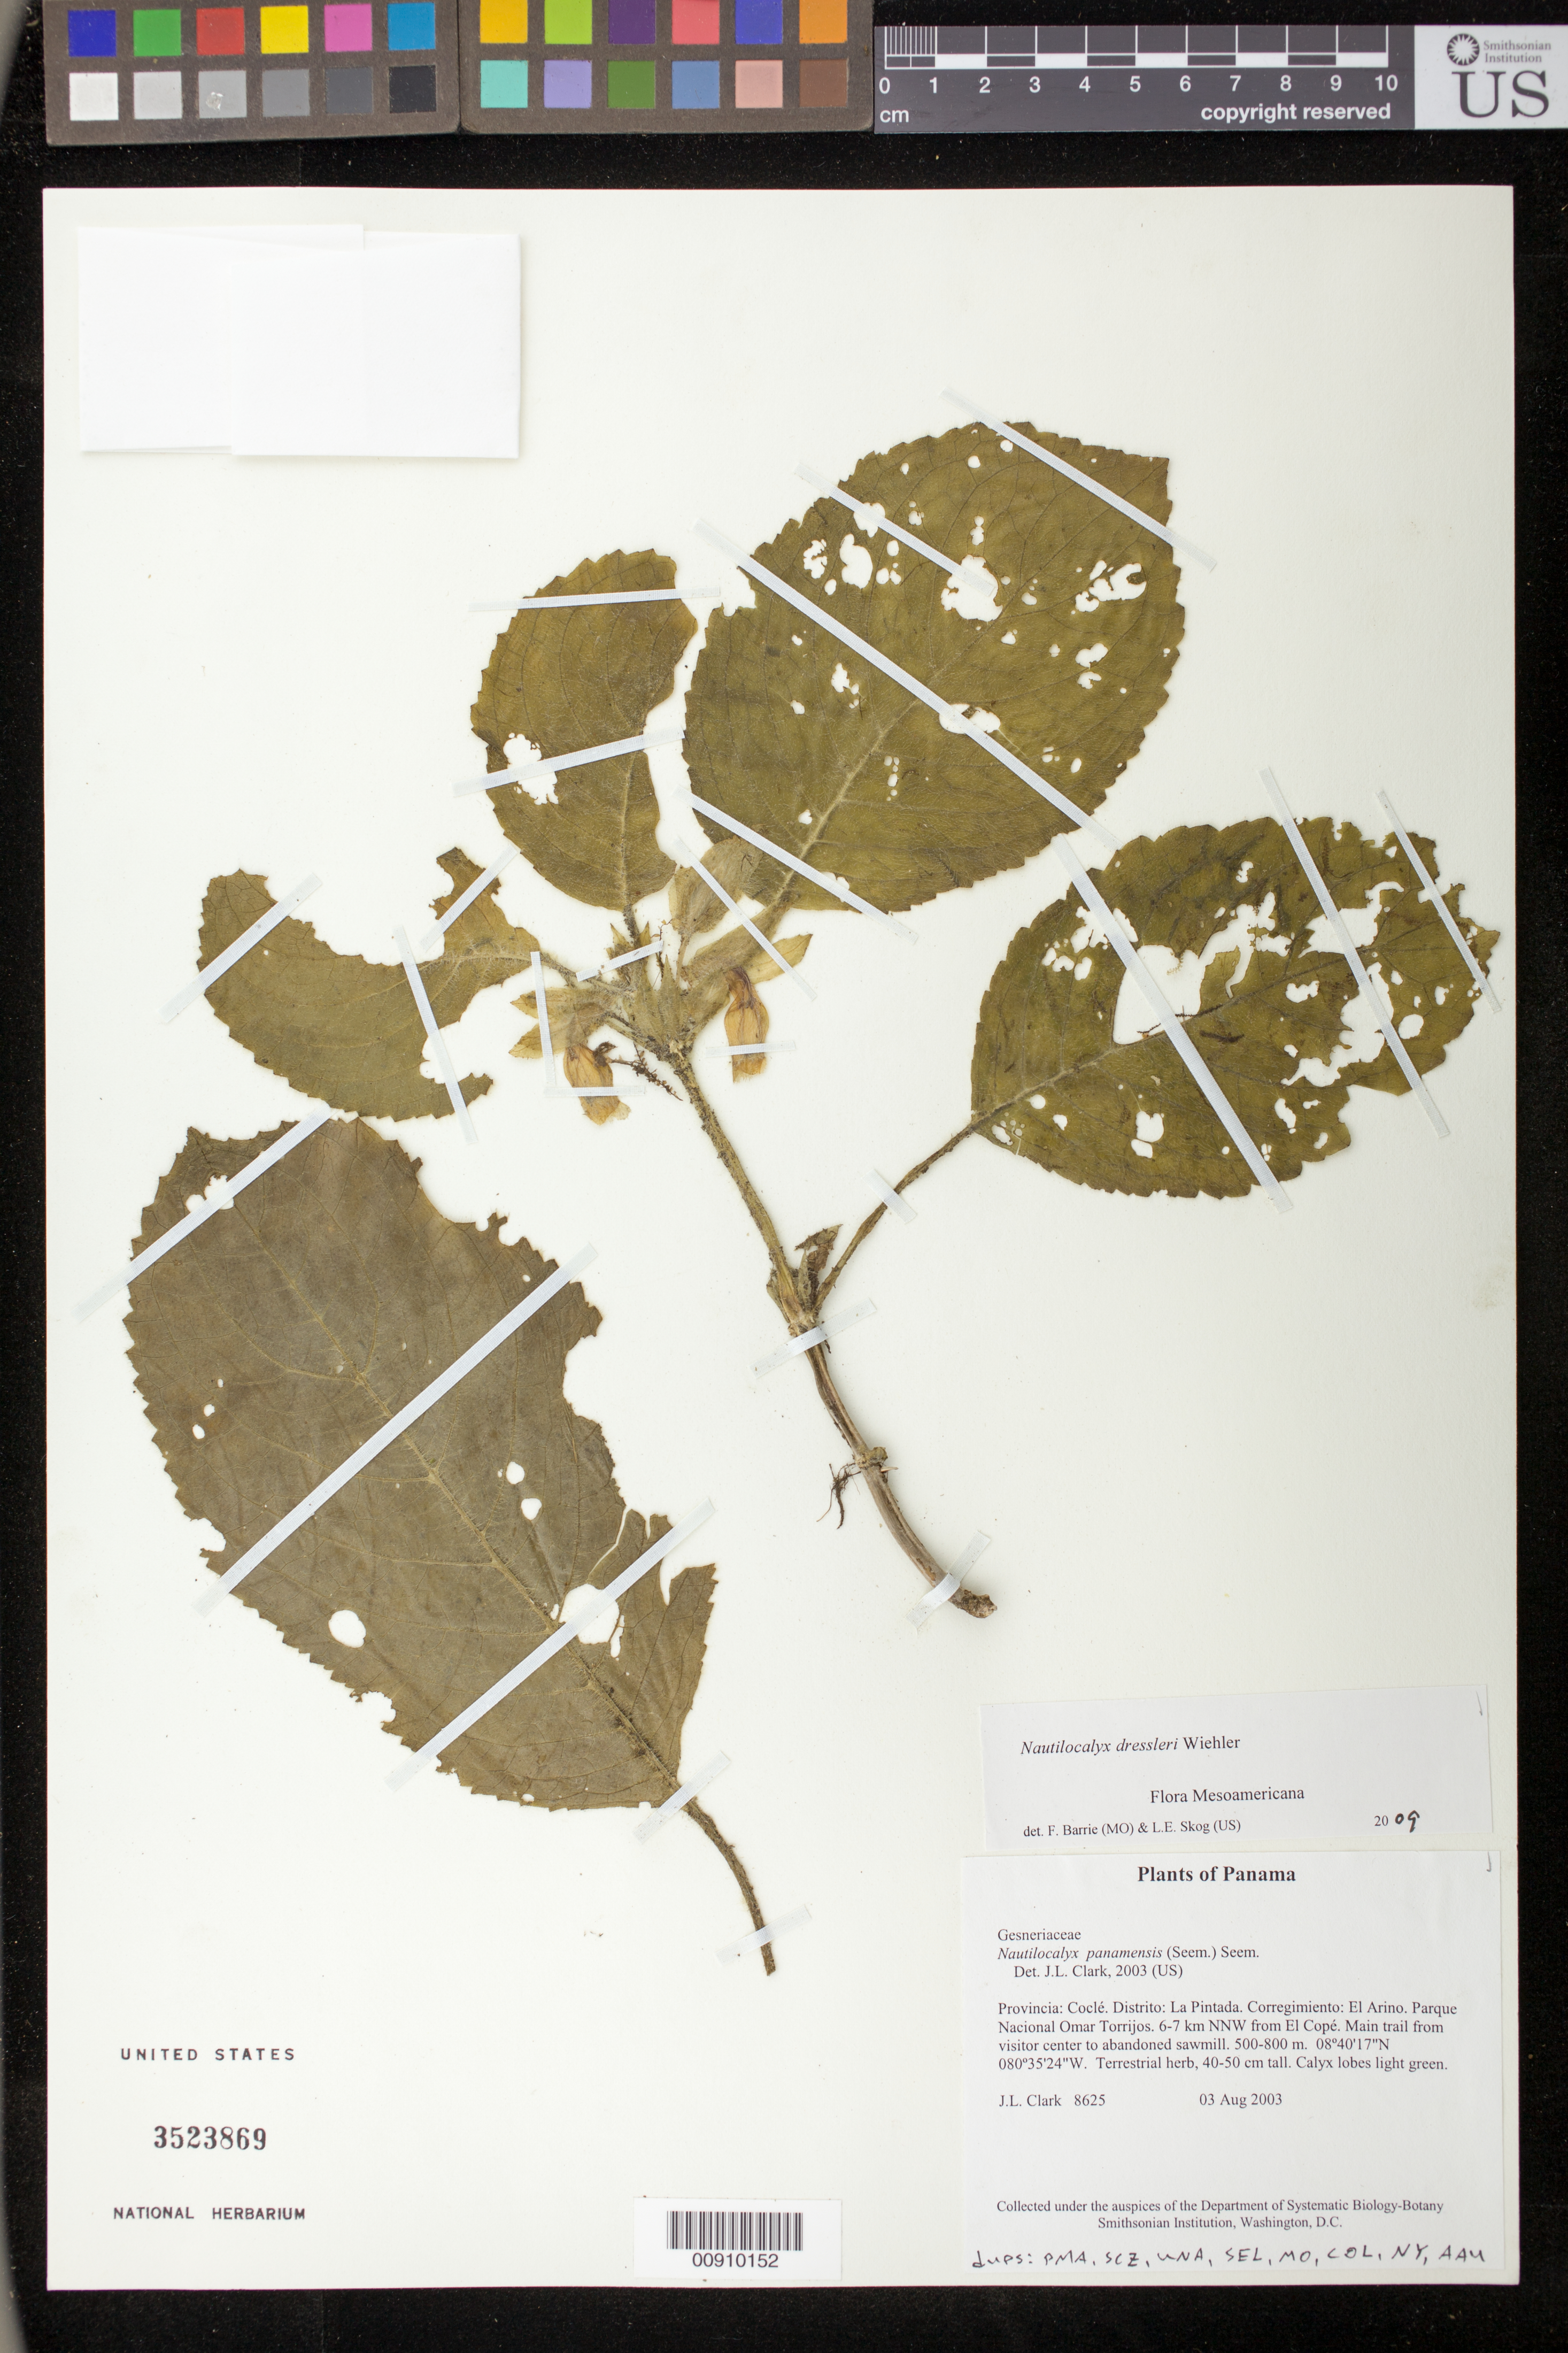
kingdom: Plantae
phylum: Tracheophyta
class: Magnoliopsida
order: Lamiales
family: Gesneriaceae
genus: Nautilocalyx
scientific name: Nautilocalyx dressleri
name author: Wiehler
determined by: Barrie, F. R.; Skog, Laurence E.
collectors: J. L. Clark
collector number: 8625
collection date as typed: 03 Aug 2003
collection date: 2003-08-03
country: Panama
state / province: Coclé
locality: La Pintada. Corregimiento: El Arino. Parque Nacional Omar Torrijos. 6-7 km NNW from El Copé. Main trail from visitor center to abandoned sawmill.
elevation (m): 500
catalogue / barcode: US 3523869